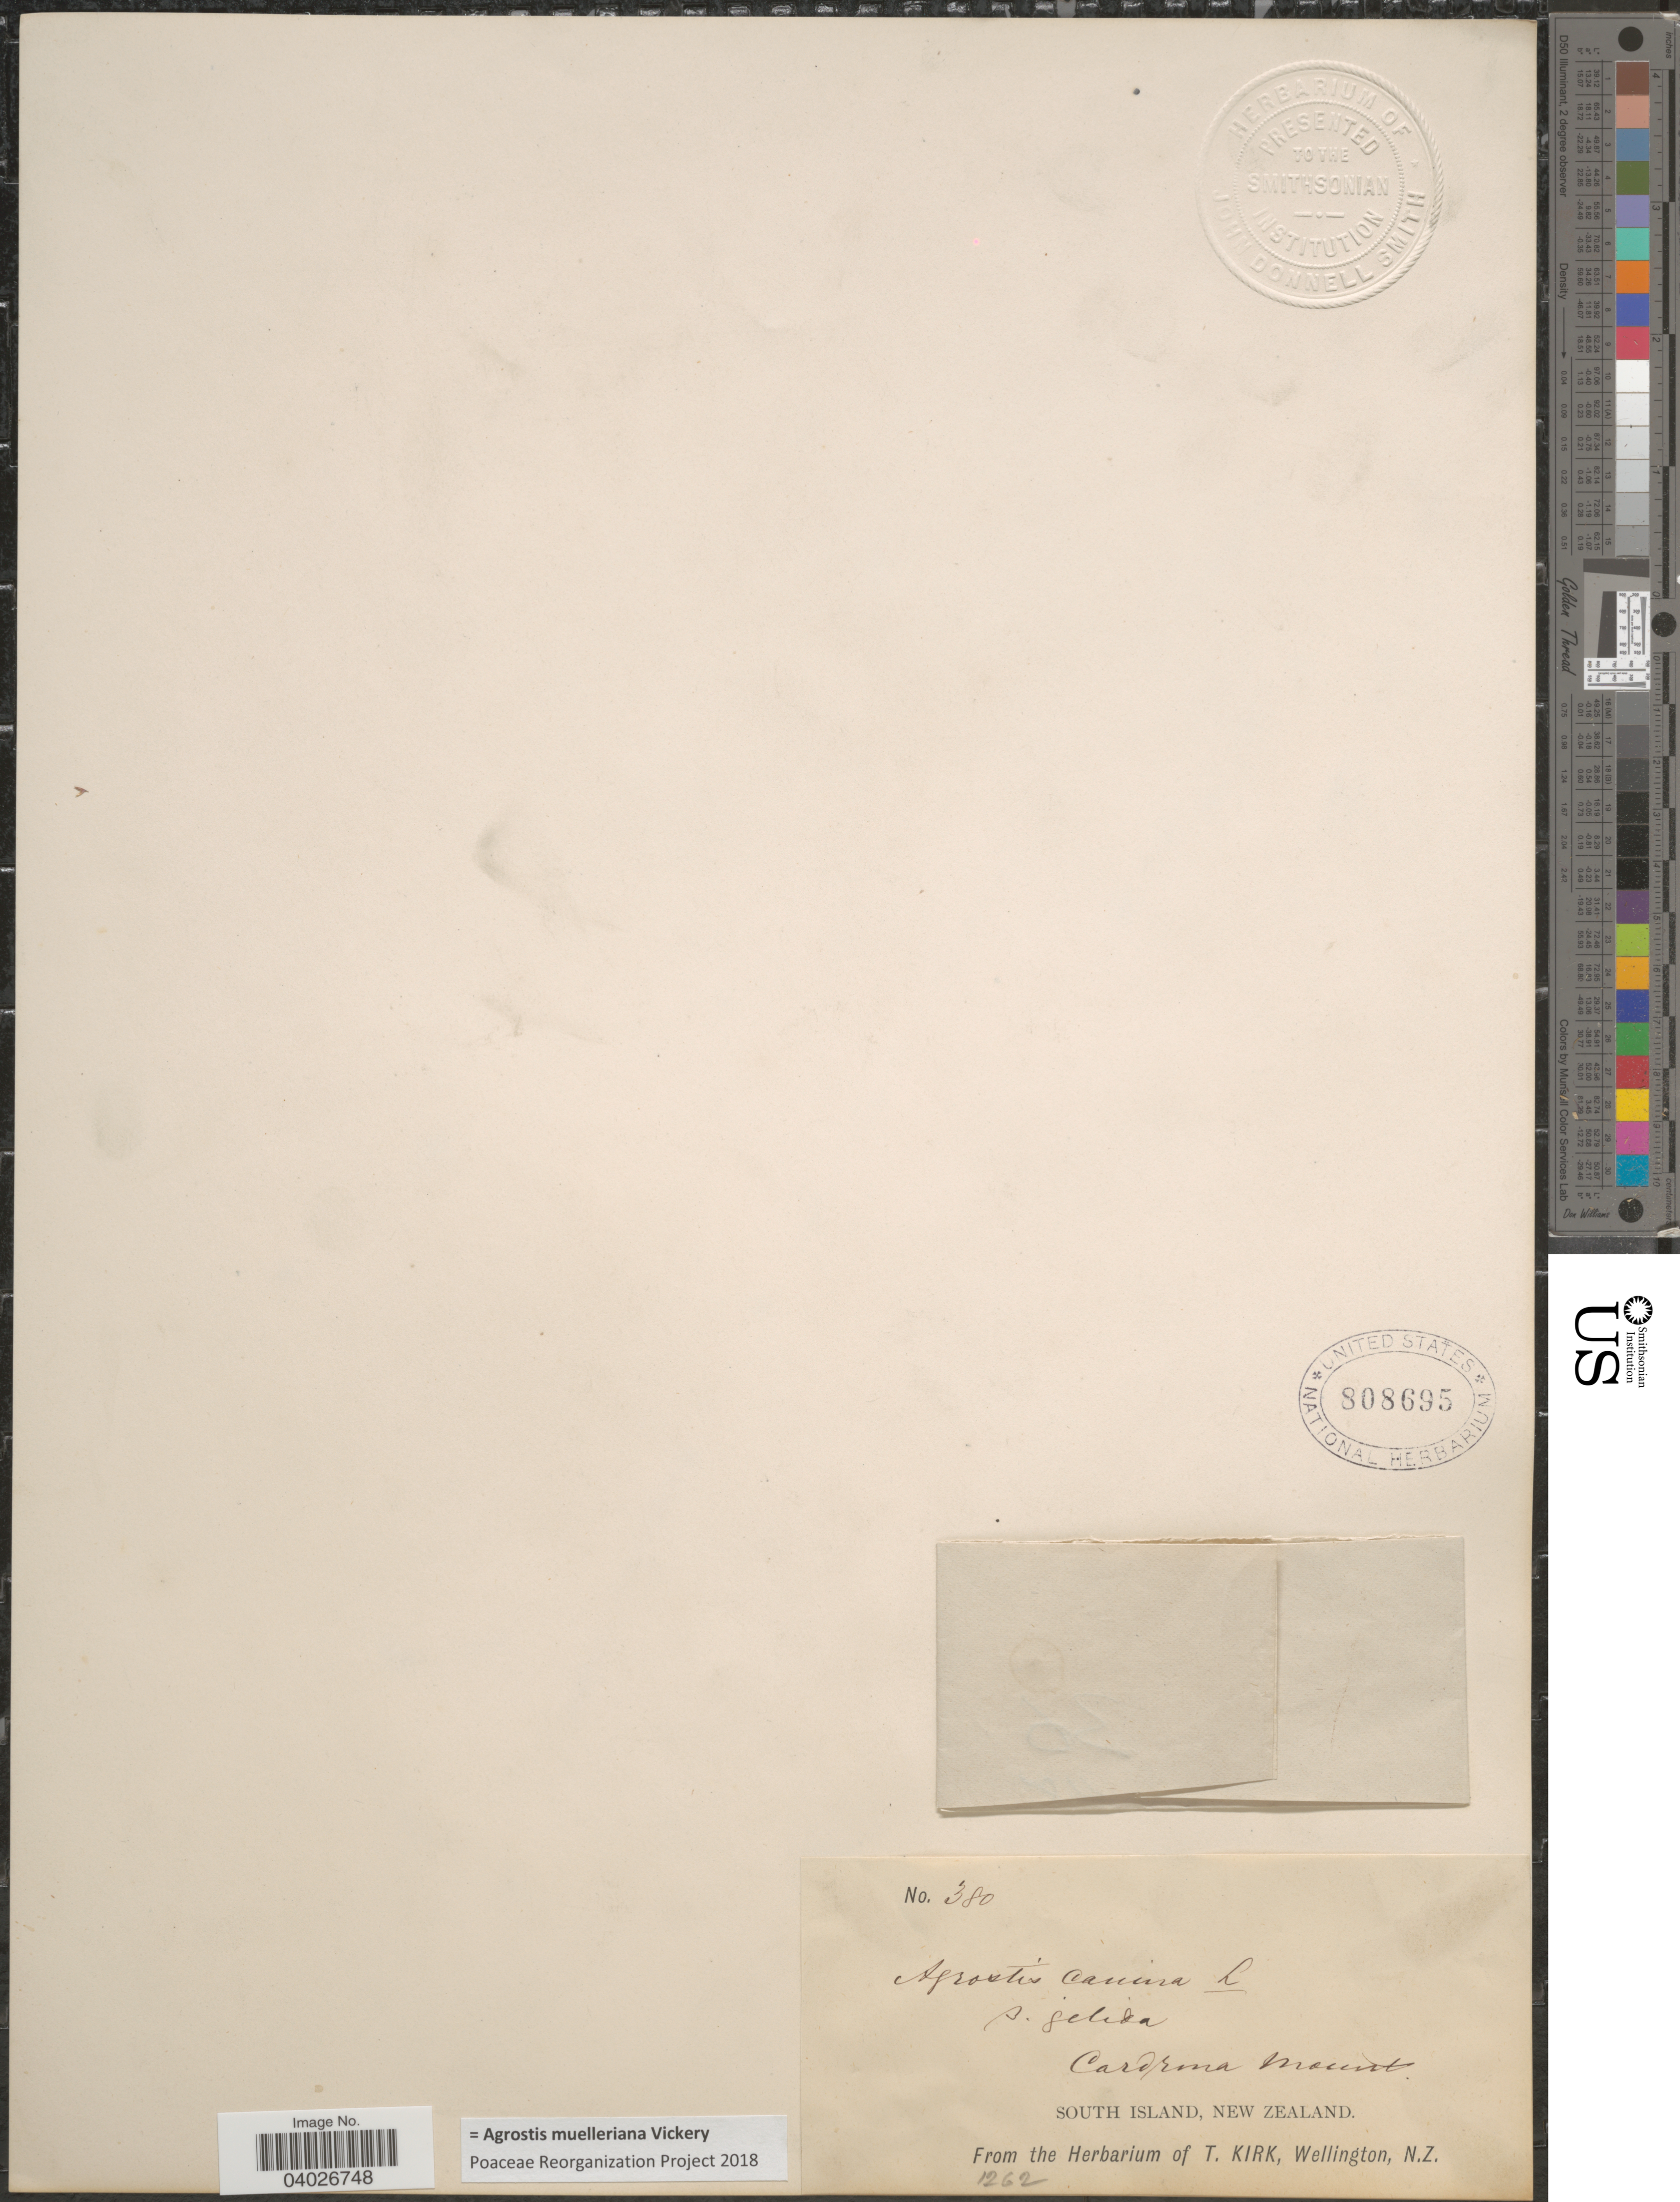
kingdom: Plantae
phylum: Tracheophyta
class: Liliopsida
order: Poales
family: Poaceae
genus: Agrostis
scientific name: Agrostis muelleriana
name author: Vickery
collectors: ex herb. T. Kirk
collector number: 380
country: New Zealand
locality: Cardema Mount. South Island.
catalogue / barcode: US 808695